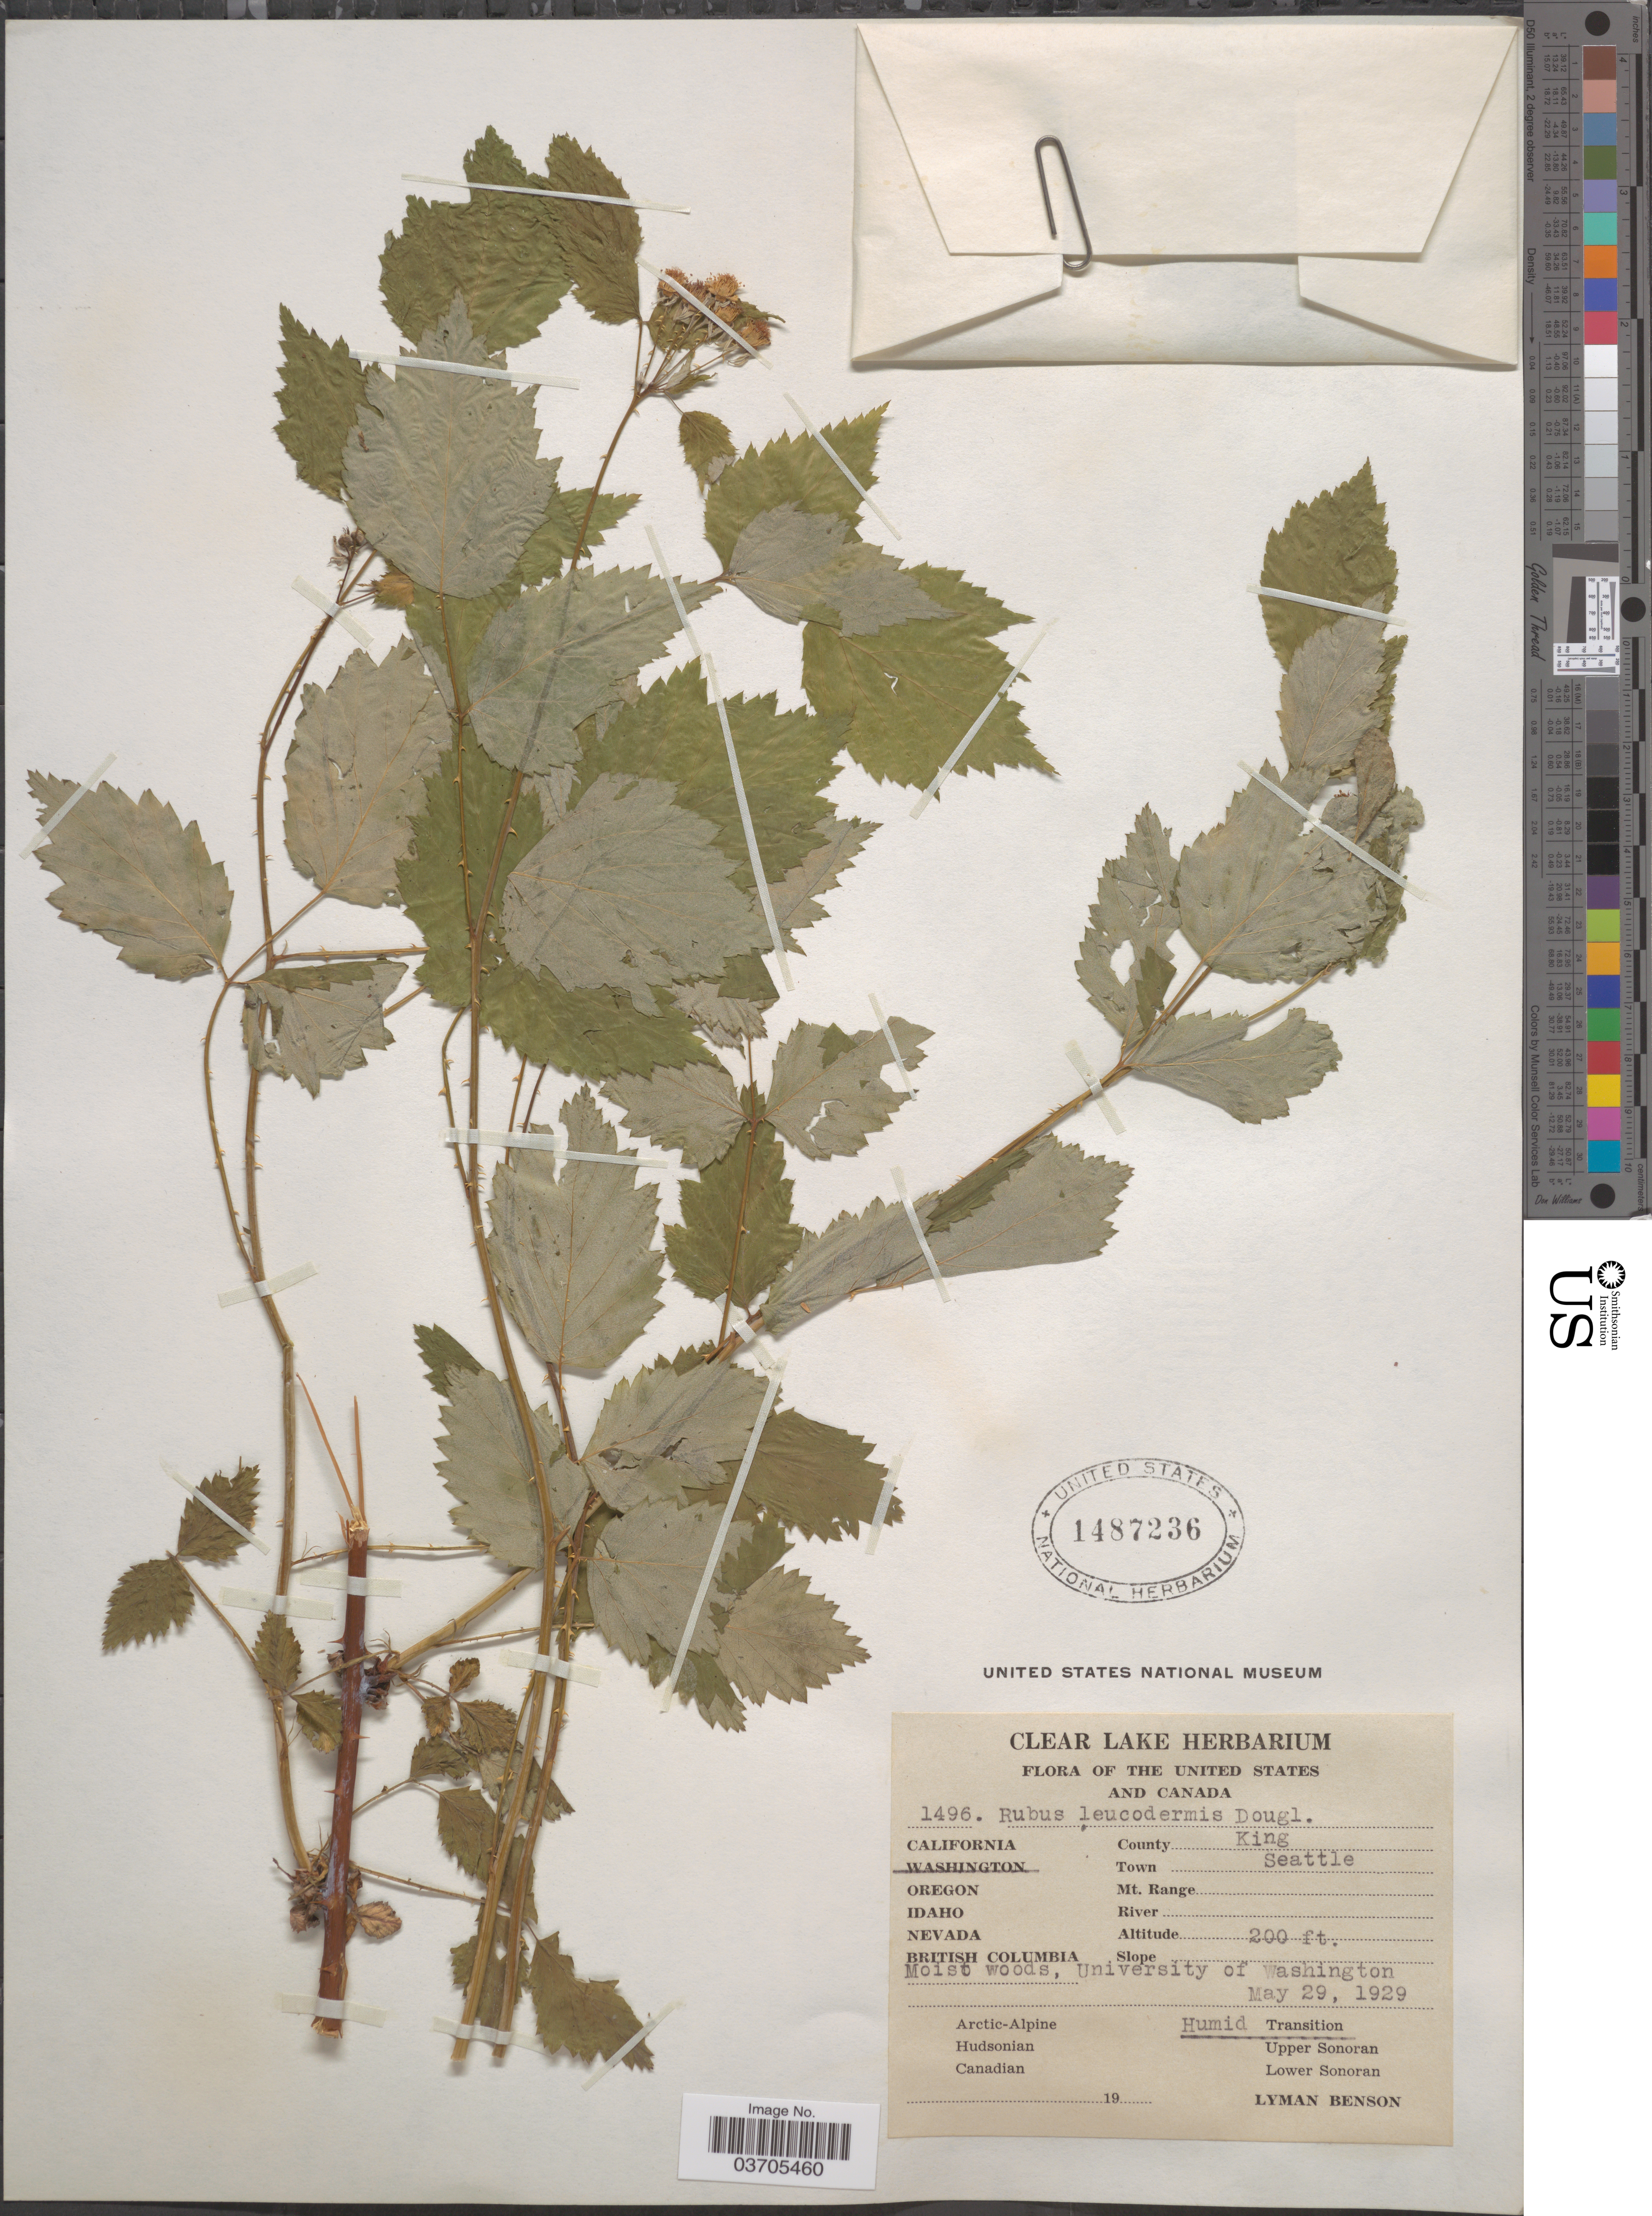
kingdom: Plantae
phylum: Tracheophyta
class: Magnoliopsida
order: Rosales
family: Rosaceae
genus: Rubus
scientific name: Rubus leucodermis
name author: Douglas ex Torr. & A. Gray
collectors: L. D. Benson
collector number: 1496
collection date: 1929-05-29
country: United States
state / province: Washington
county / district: King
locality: County King. Town Seattle. University of Washington. Humid Transition.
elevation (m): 61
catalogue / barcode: US 1487236